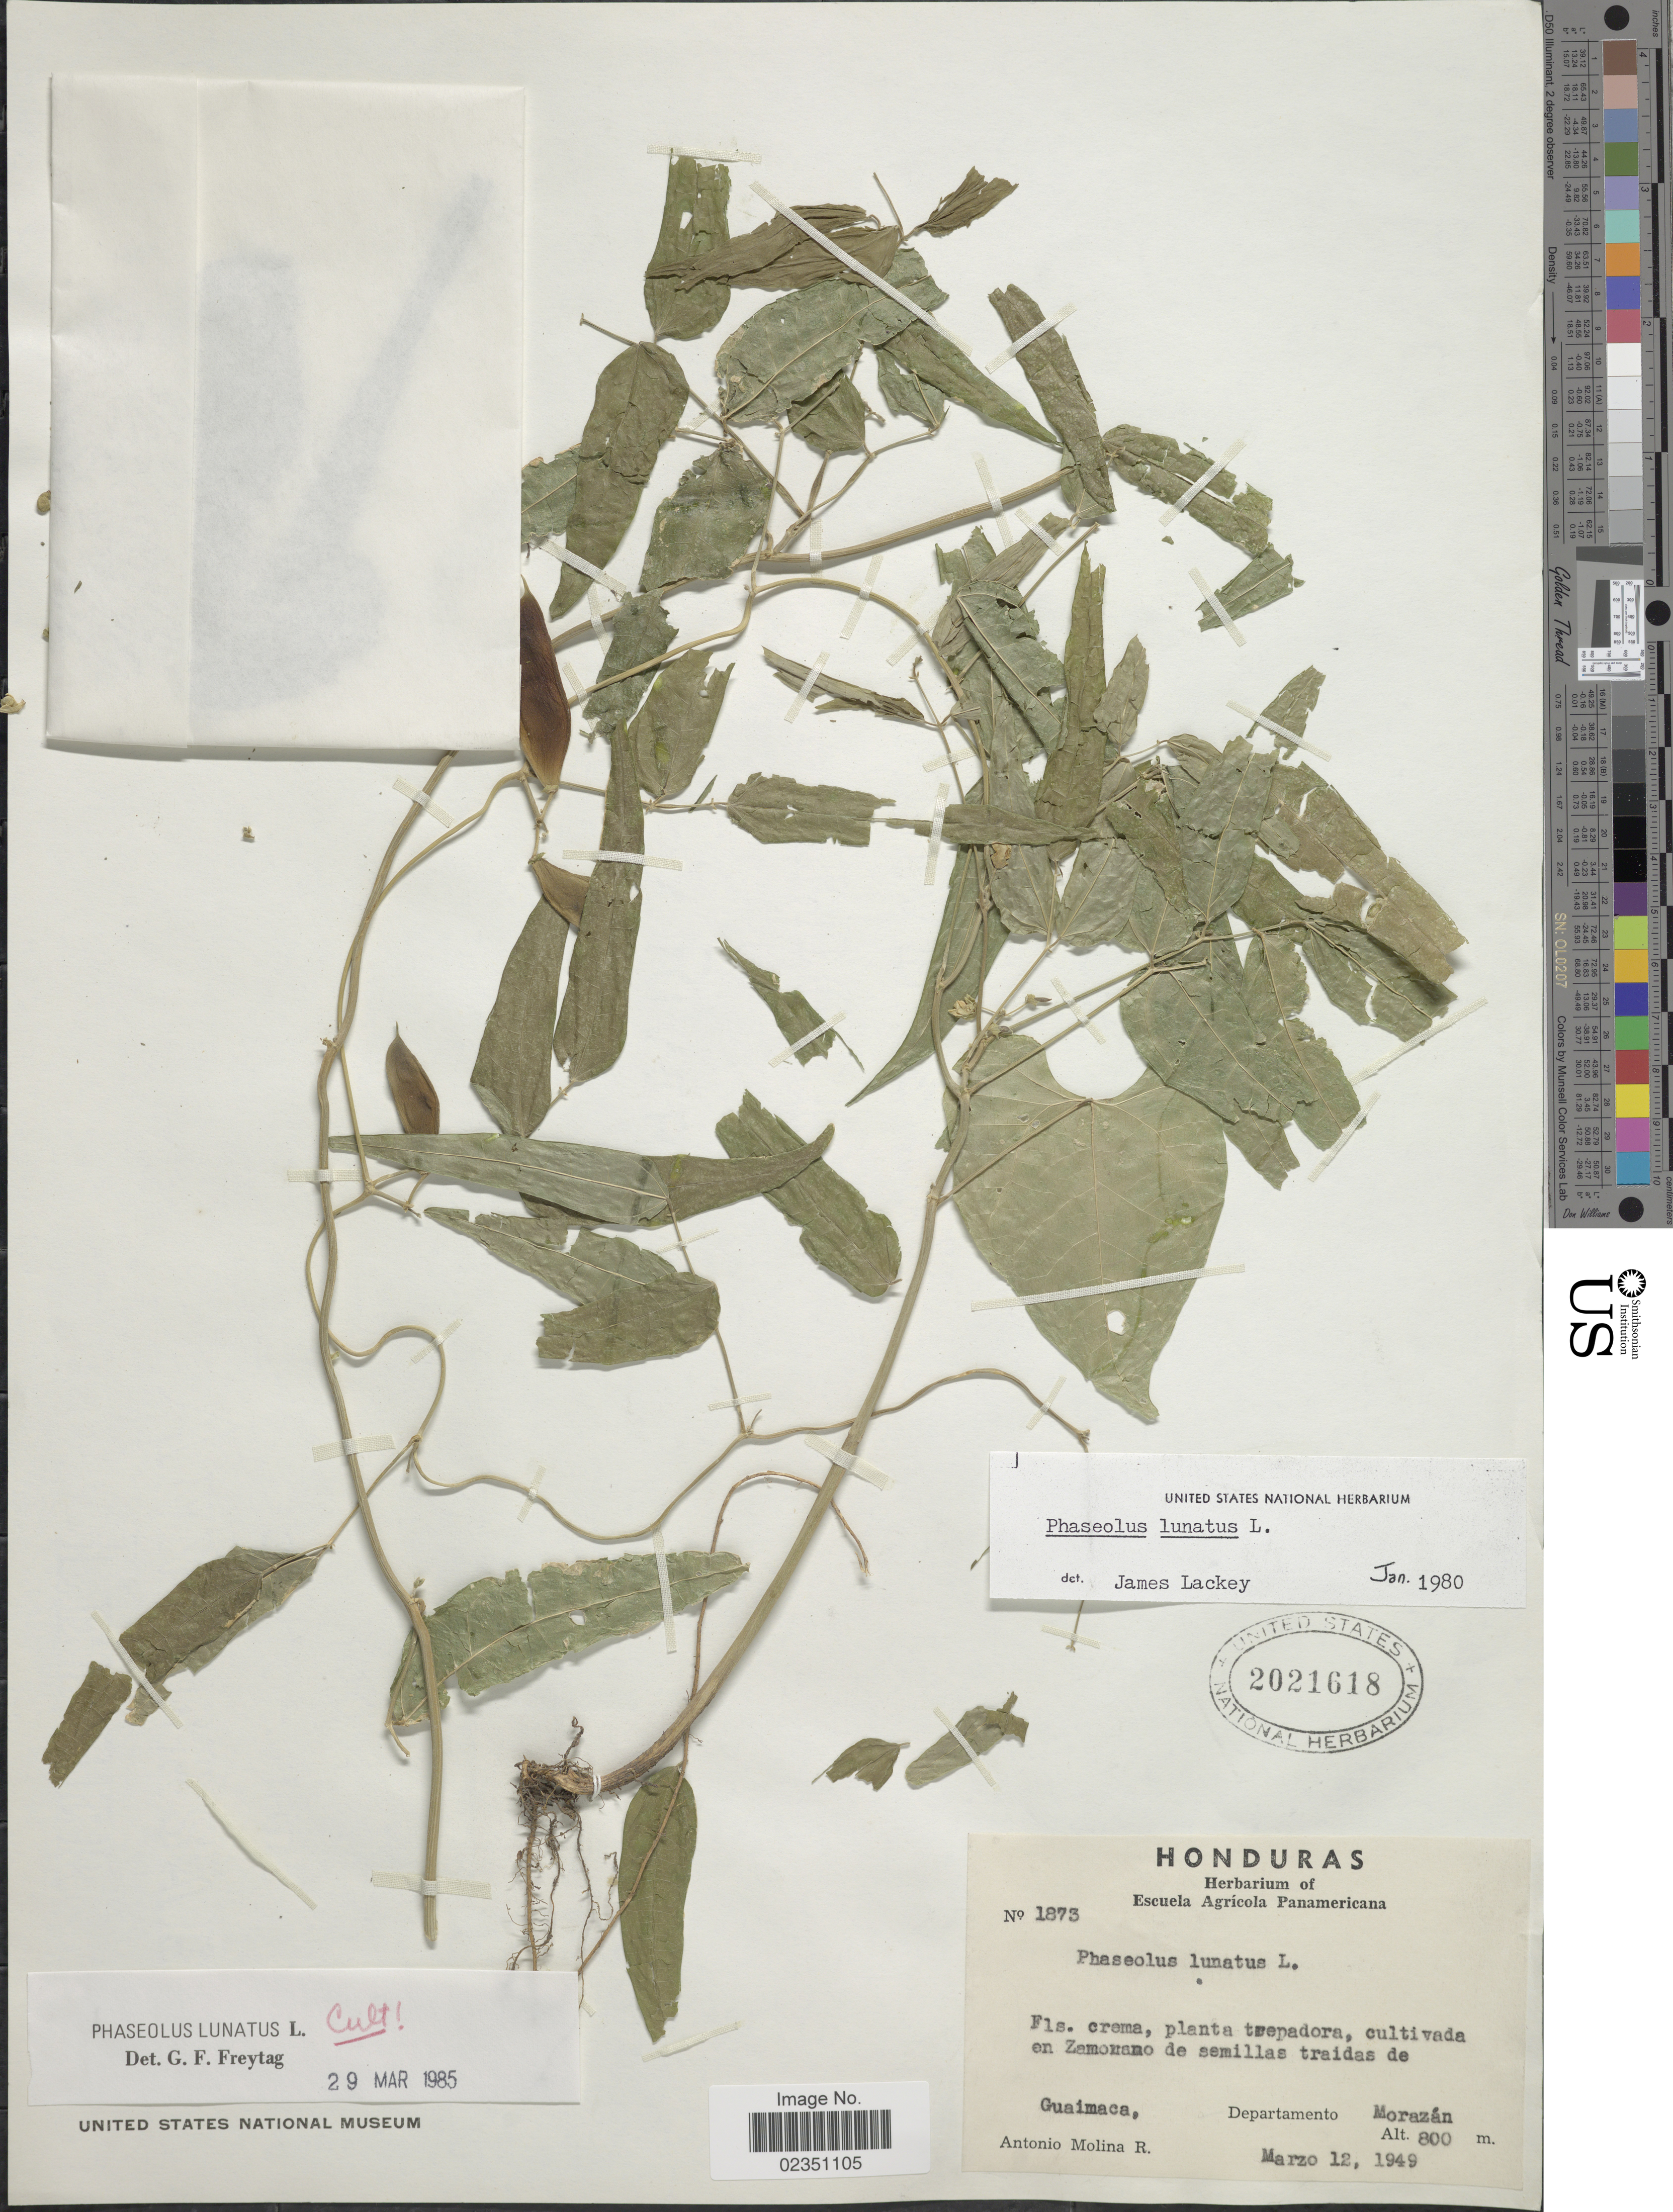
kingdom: Plantae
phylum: Tracheophyta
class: Magnoliopsida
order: Fabales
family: Fabaceae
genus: Phaseolus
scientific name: Phaseolus lunatus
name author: L.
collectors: A. Molina R.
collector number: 1873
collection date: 1949-03-12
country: Honduras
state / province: Fco. Morazán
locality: Cultivada en Zamonano de semillas traidas de Guaimaca, Departamento Morazán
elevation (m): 800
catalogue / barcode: US 2021618